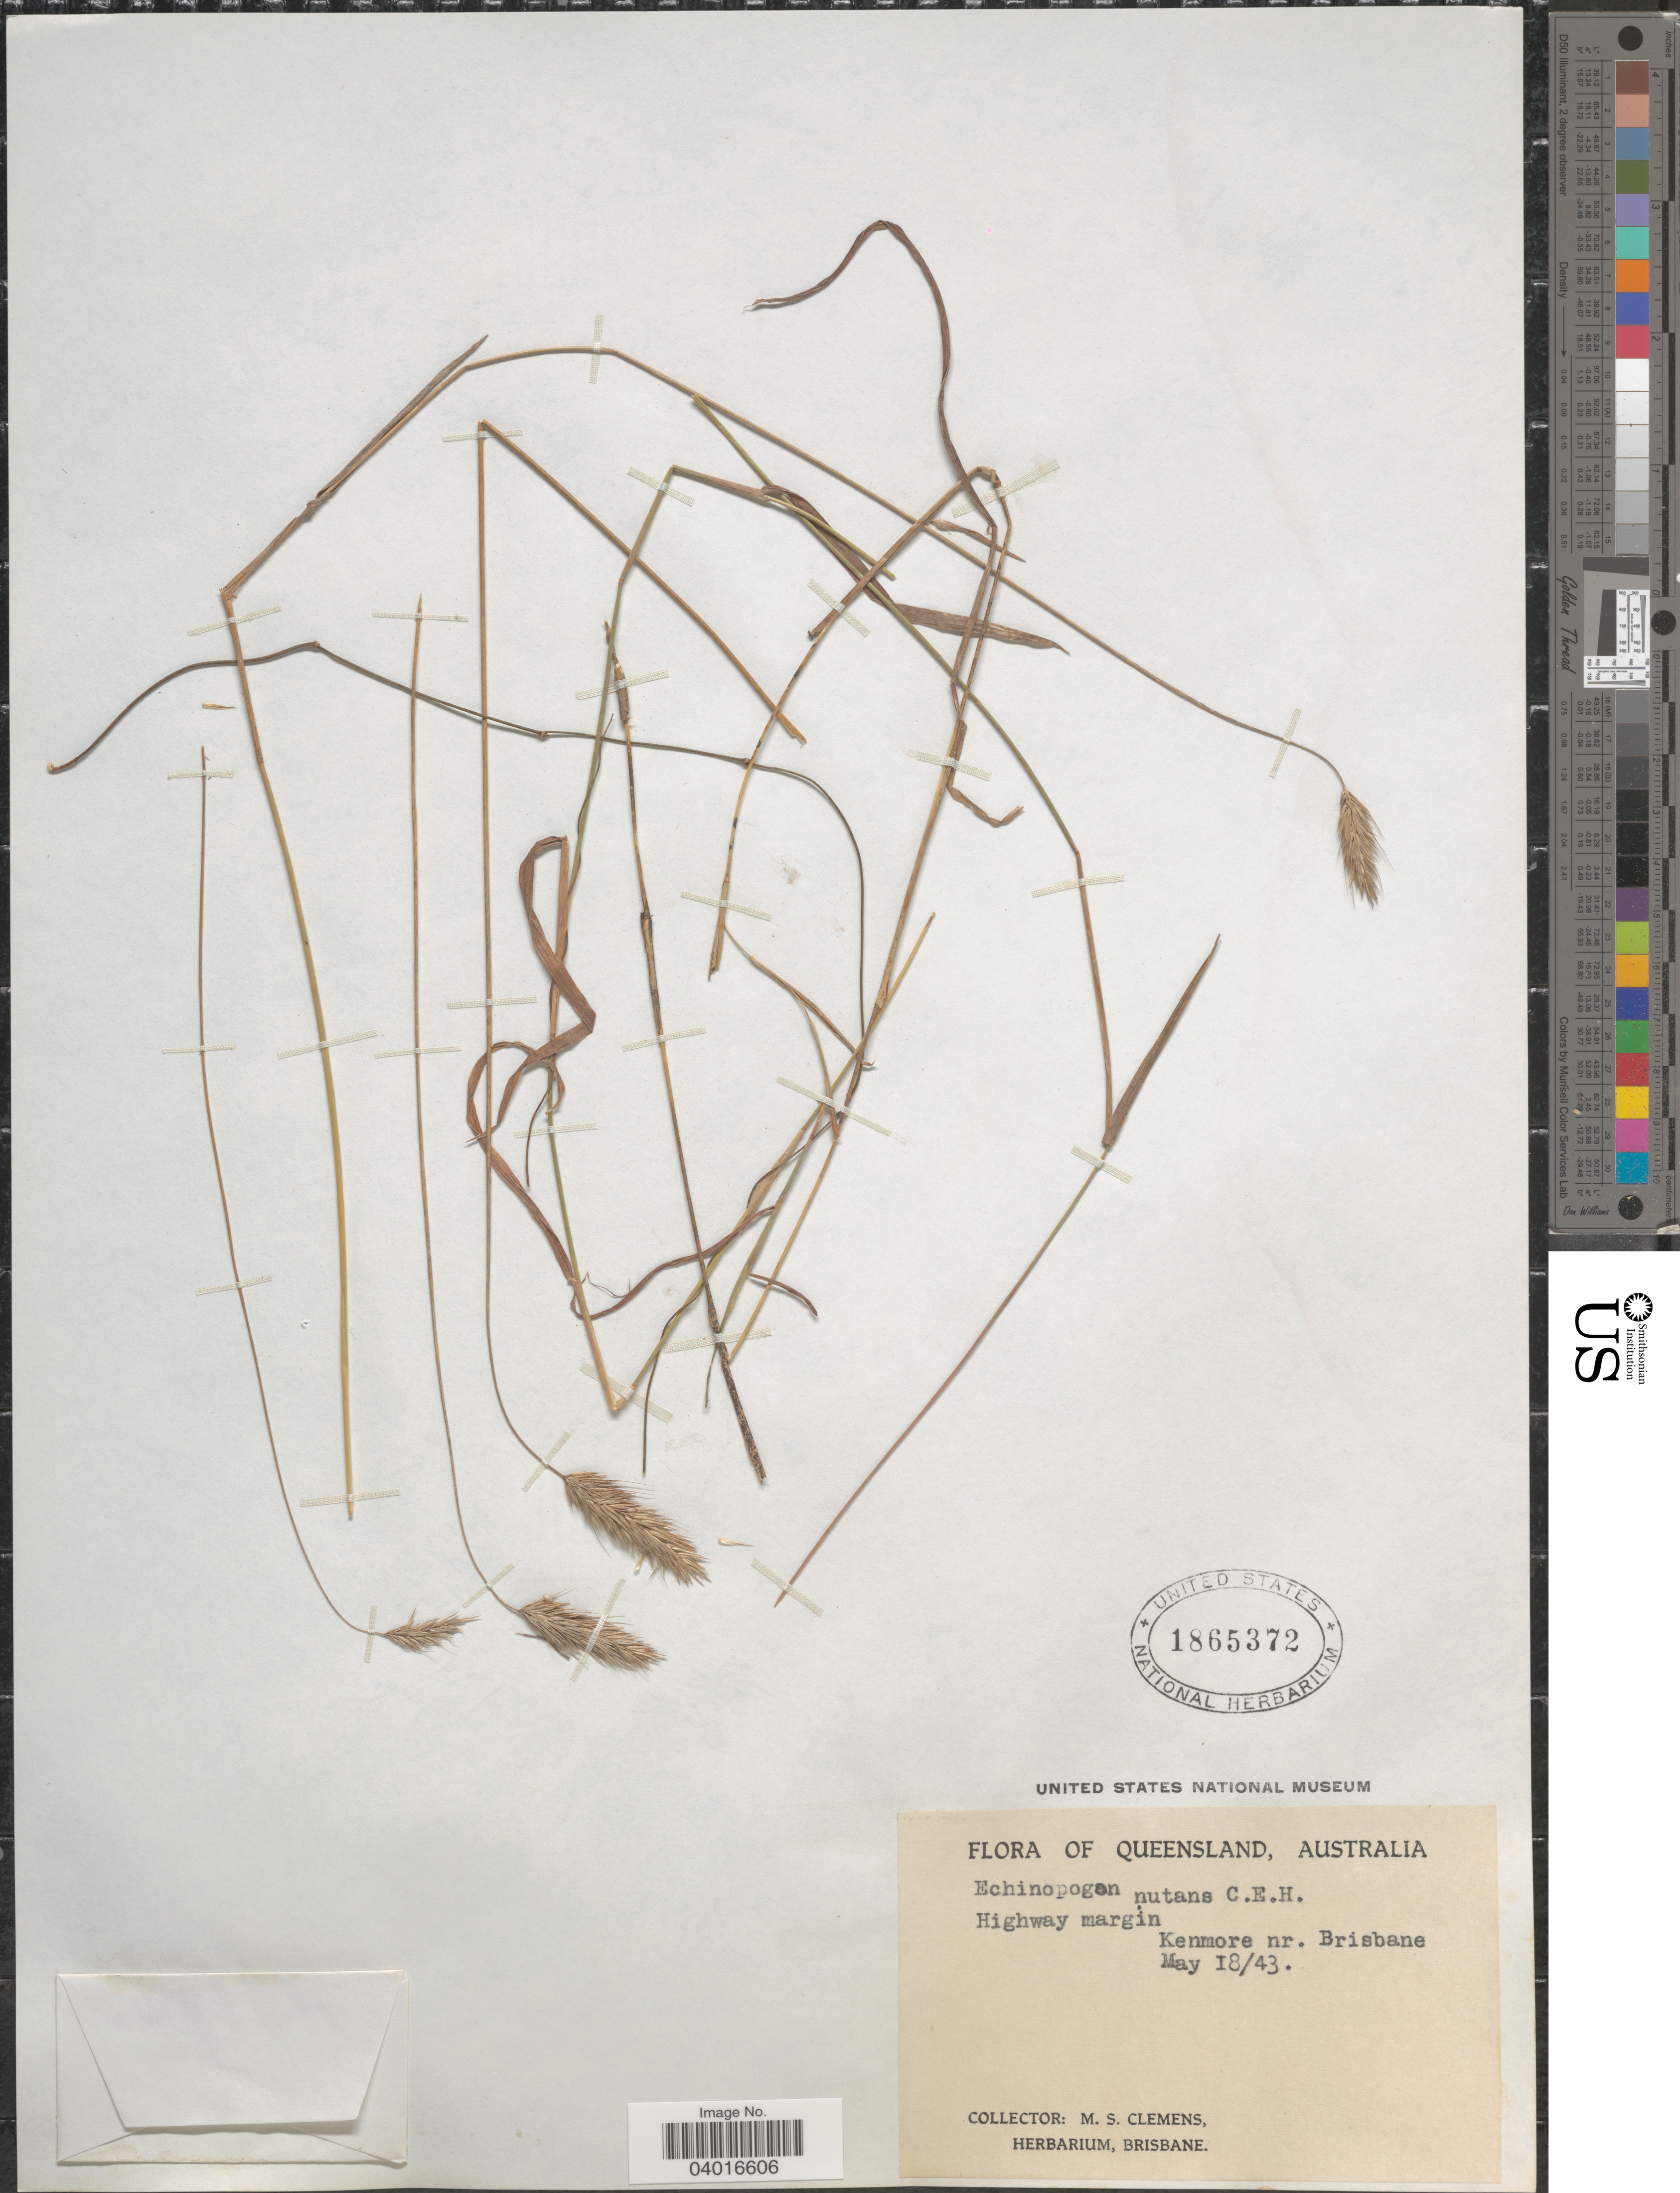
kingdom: Plantae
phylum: Tracheophyta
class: Liliopsida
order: Poales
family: Poaceae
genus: Echinopogon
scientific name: Echinopogon nutans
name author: C.E. Hubb.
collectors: M. S. Clemens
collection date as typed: Transcribed d/m/y: 18/5/43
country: Australia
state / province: Queensland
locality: Highway margin Kenmore nr. Brisbane.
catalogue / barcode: US 1865372